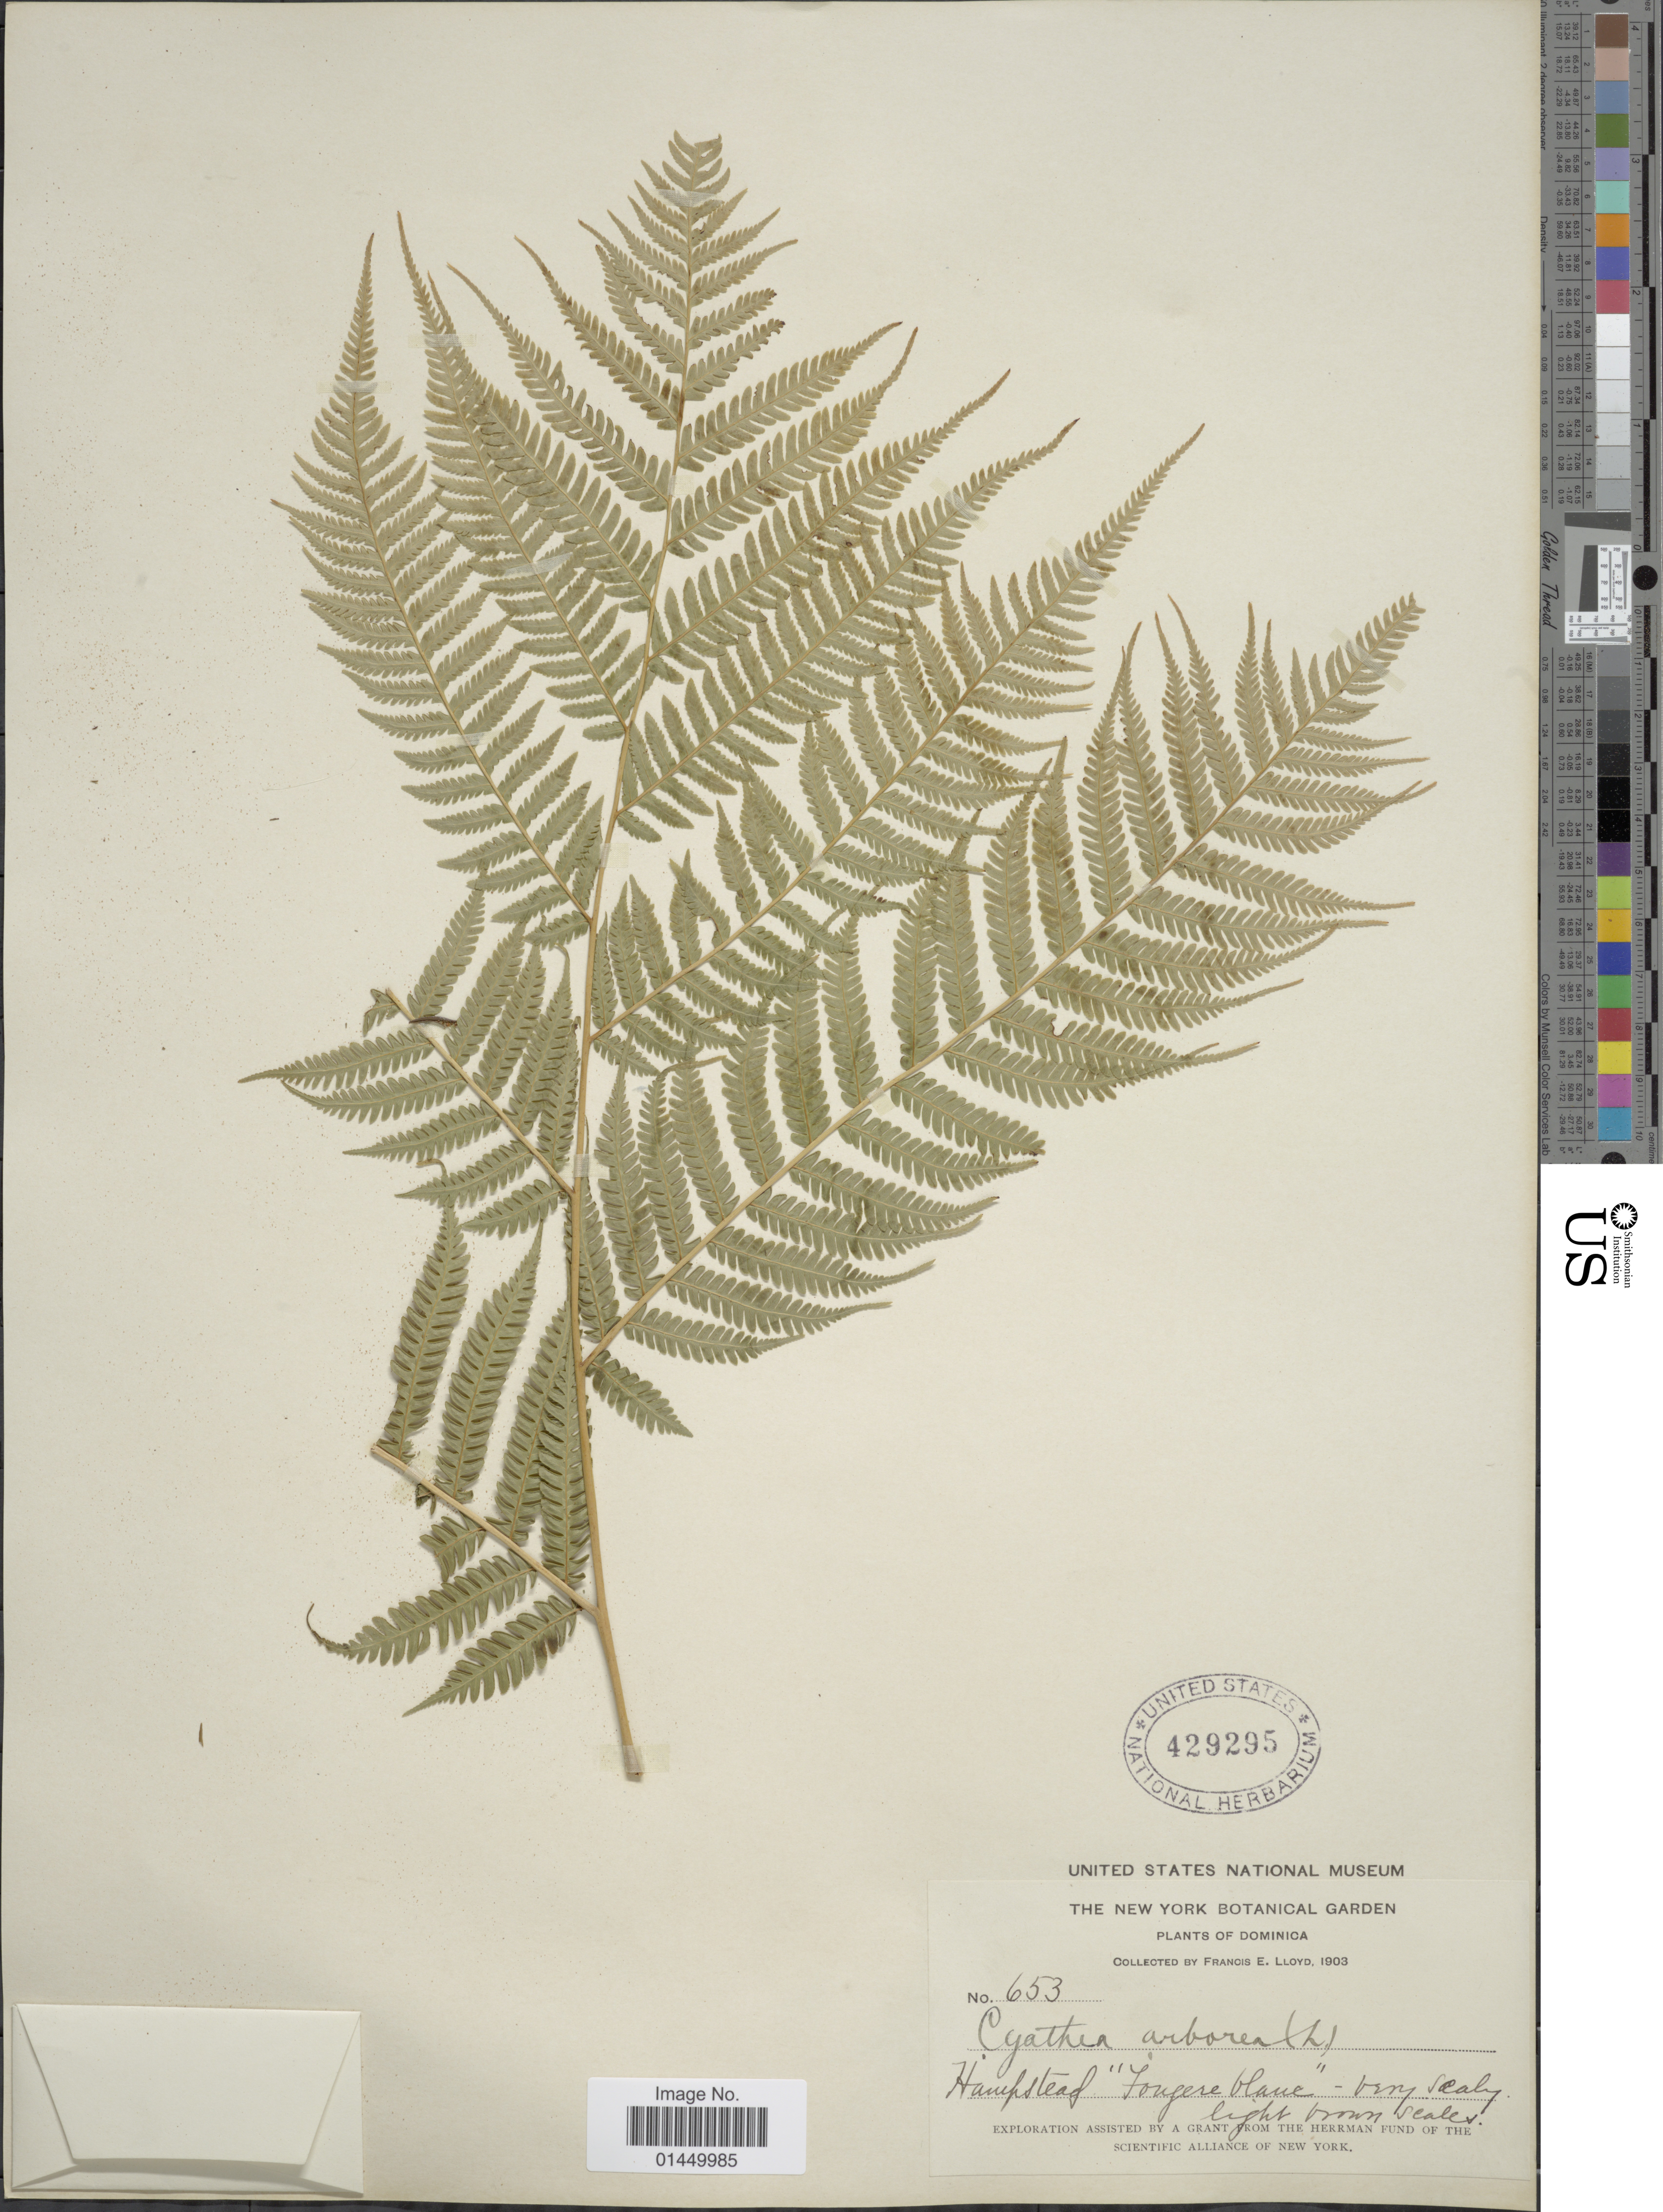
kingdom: Plantae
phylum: Tracheophyta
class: Polypodiopsida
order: Cyatheales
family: Cyatheaceae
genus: Cyathea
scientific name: Cyathea arborea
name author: (L.) Sm.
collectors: Lloyd, C. E.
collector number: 653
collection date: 1903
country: Dominica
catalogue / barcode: US 429295